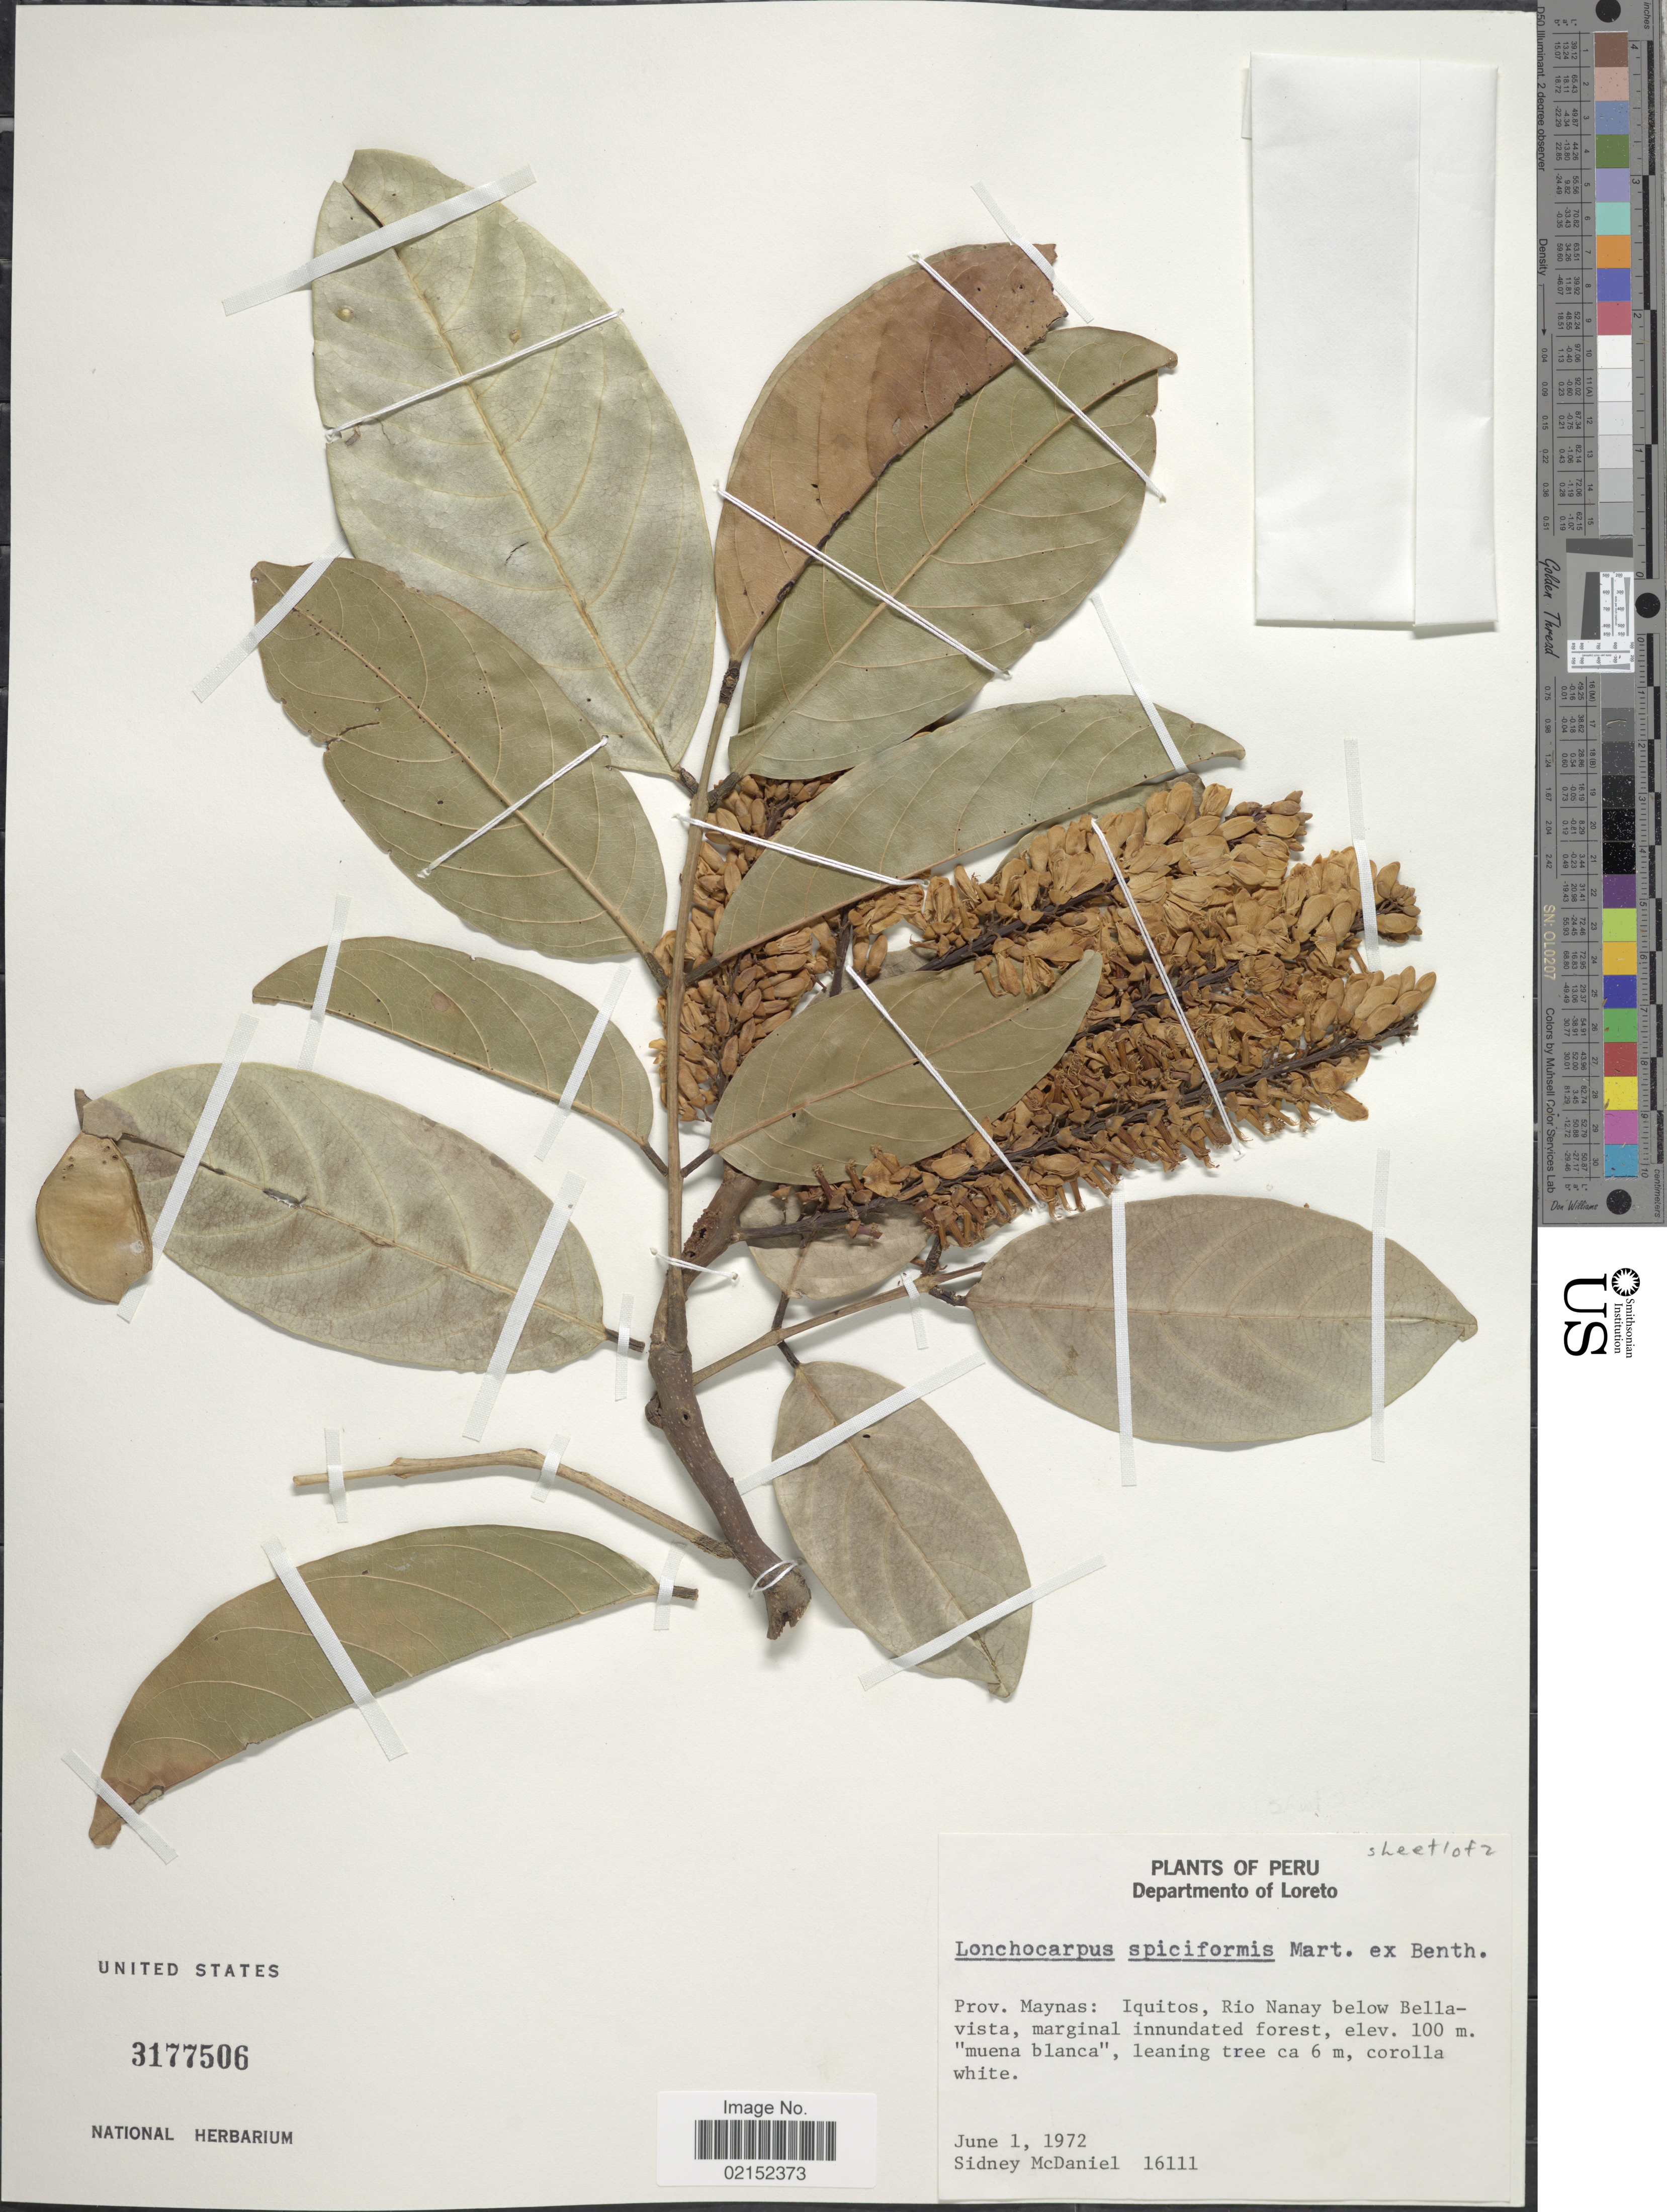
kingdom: Plantae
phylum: Tracheophyta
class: Magnoliopsida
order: Fabales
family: Fabaceae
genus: Lonchocarpus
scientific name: Lonchocarpus spiciflorus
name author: Mart. ex Benth.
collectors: S. McDaniel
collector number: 16111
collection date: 1972-06-01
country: Peru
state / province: Loreto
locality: Prov. Maynas: Iquitos, Rio Nanay below Bellavista, marginal innundated forest.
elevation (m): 100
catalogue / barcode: US 3177506